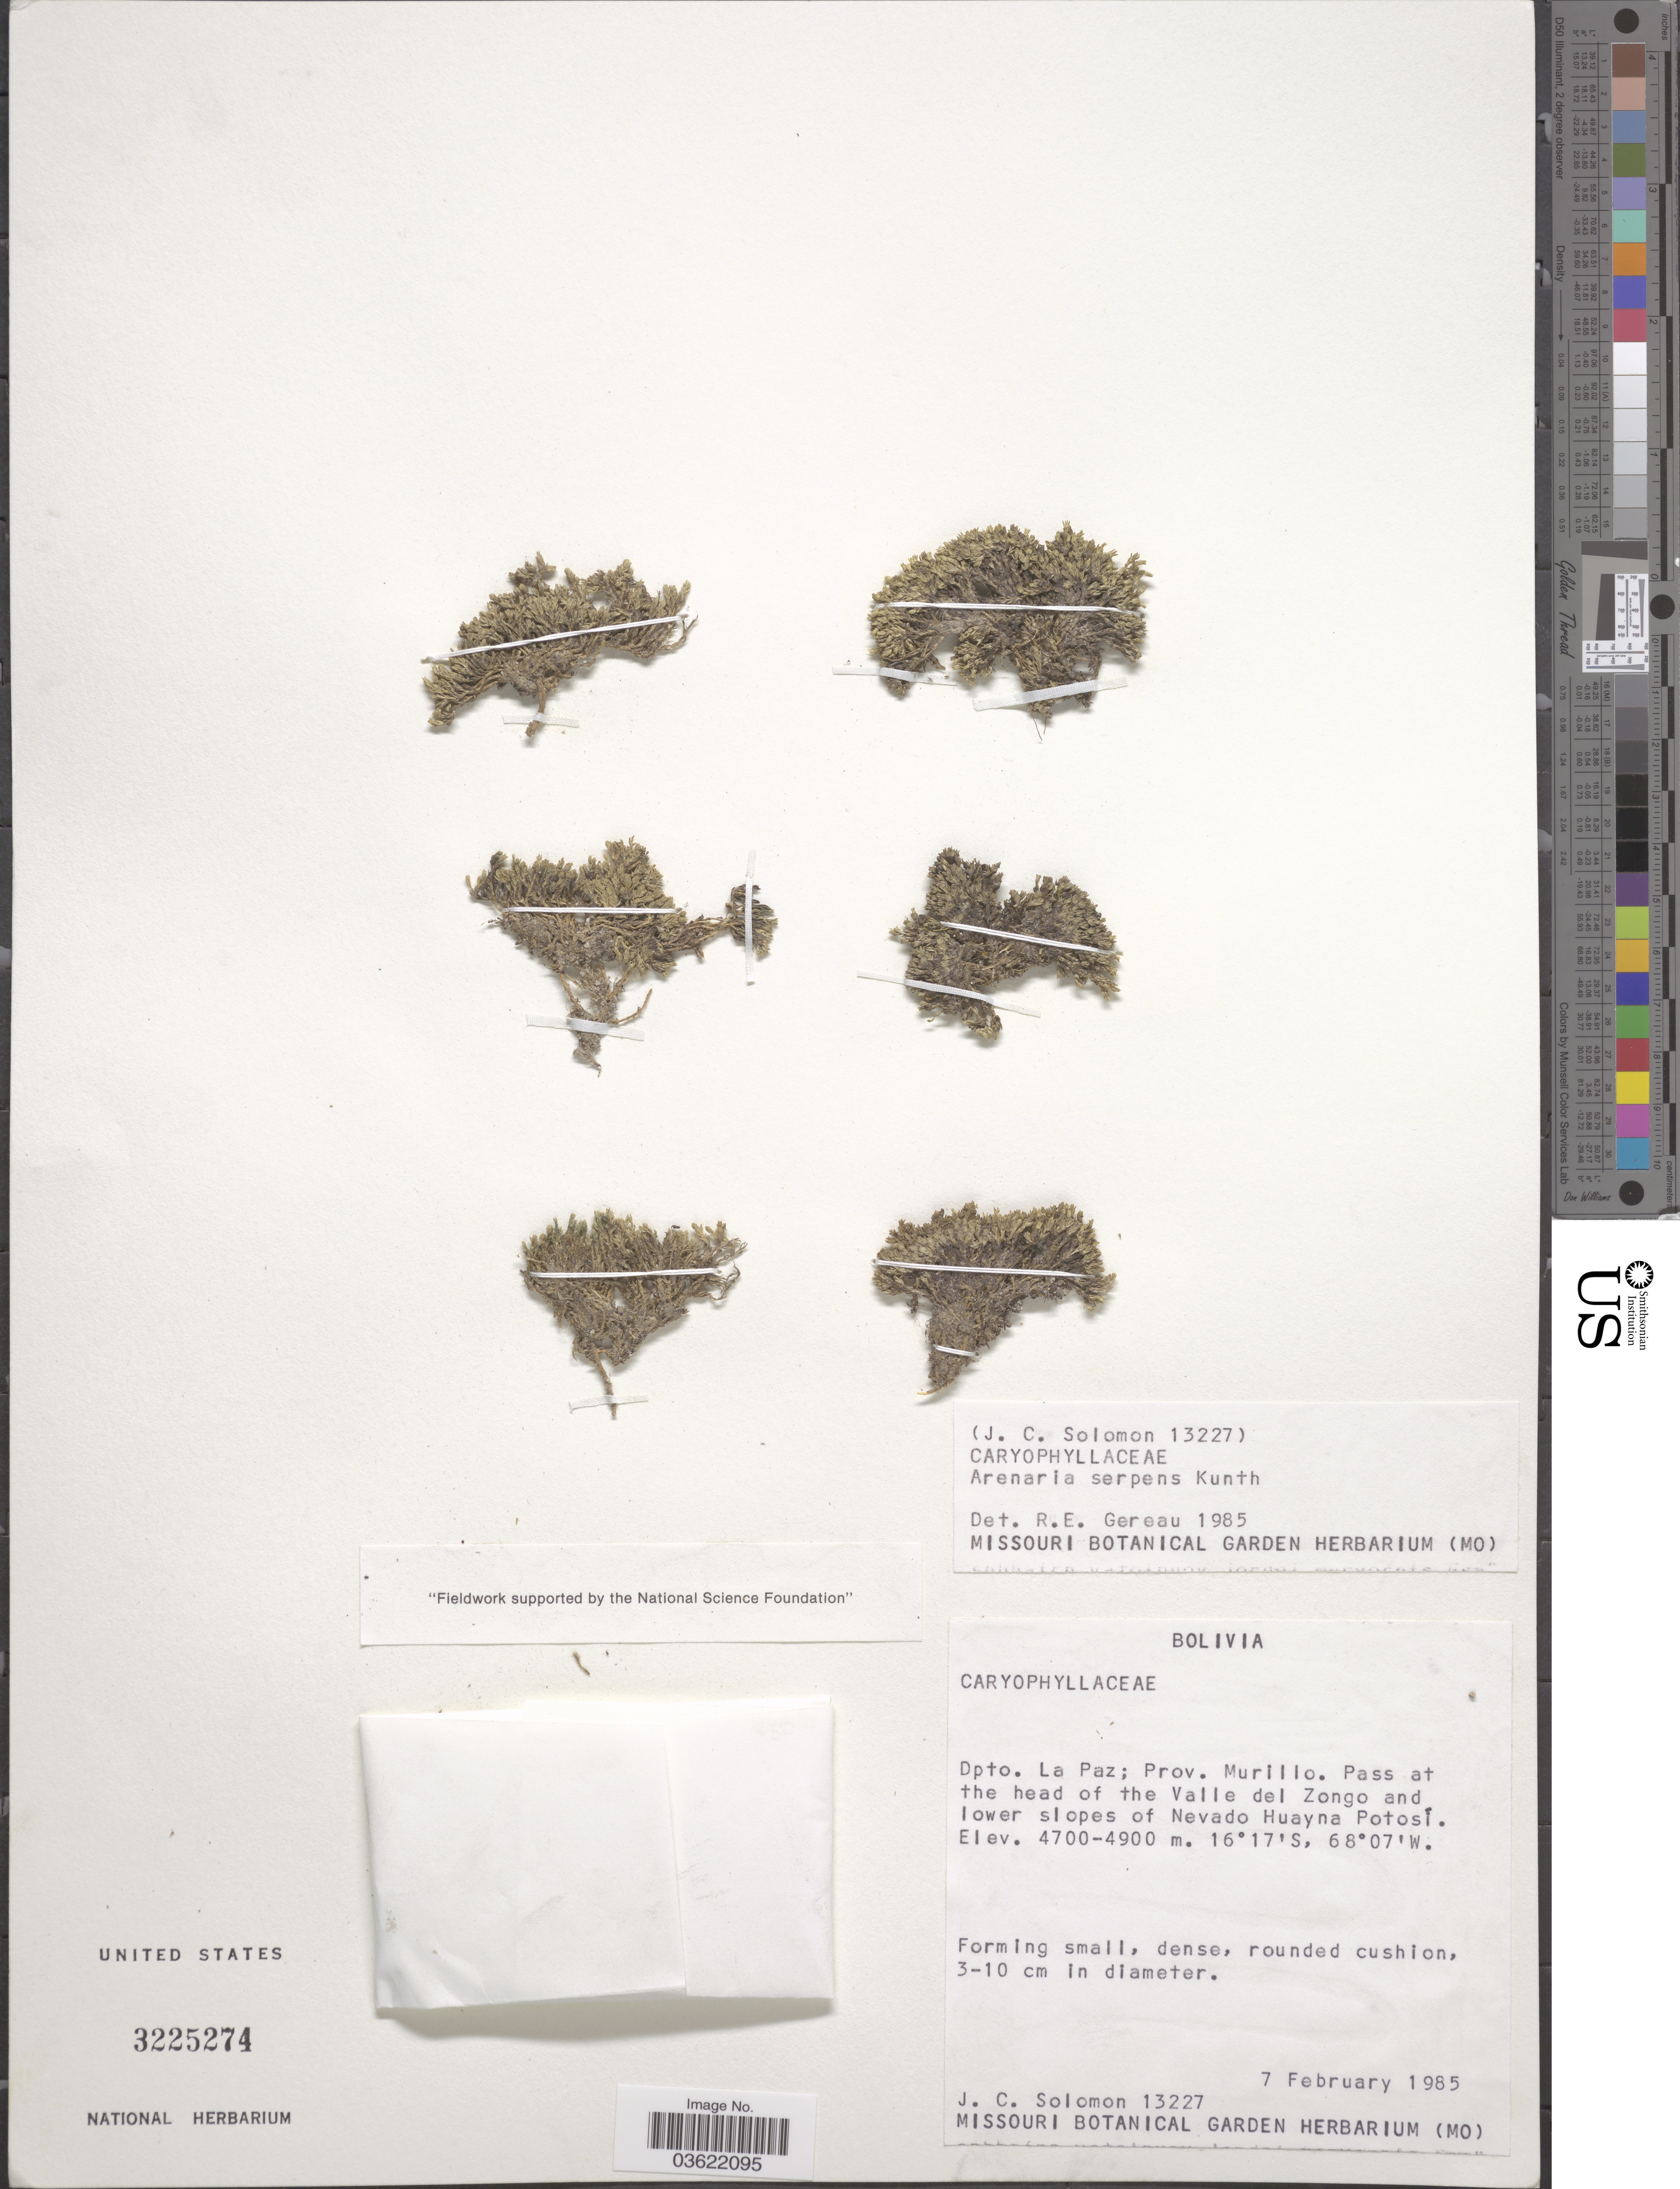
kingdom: Plantae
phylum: Tracheophyta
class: Magnoliopsida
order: Caryophyllales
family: Caryophyllaceae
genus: Arenaria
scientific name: Arenaria serpens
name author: Kunth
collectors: J. C. Solomon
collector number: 13227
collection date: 1985-02-07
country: Bolivia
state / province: La Paz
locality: Dpto. La Paz; Prov. Murillo. Pass at the head of the Valle del Zongo and lower slopes of Nevado Huayna Potosí.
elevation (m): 4700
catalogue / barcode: US 3225274